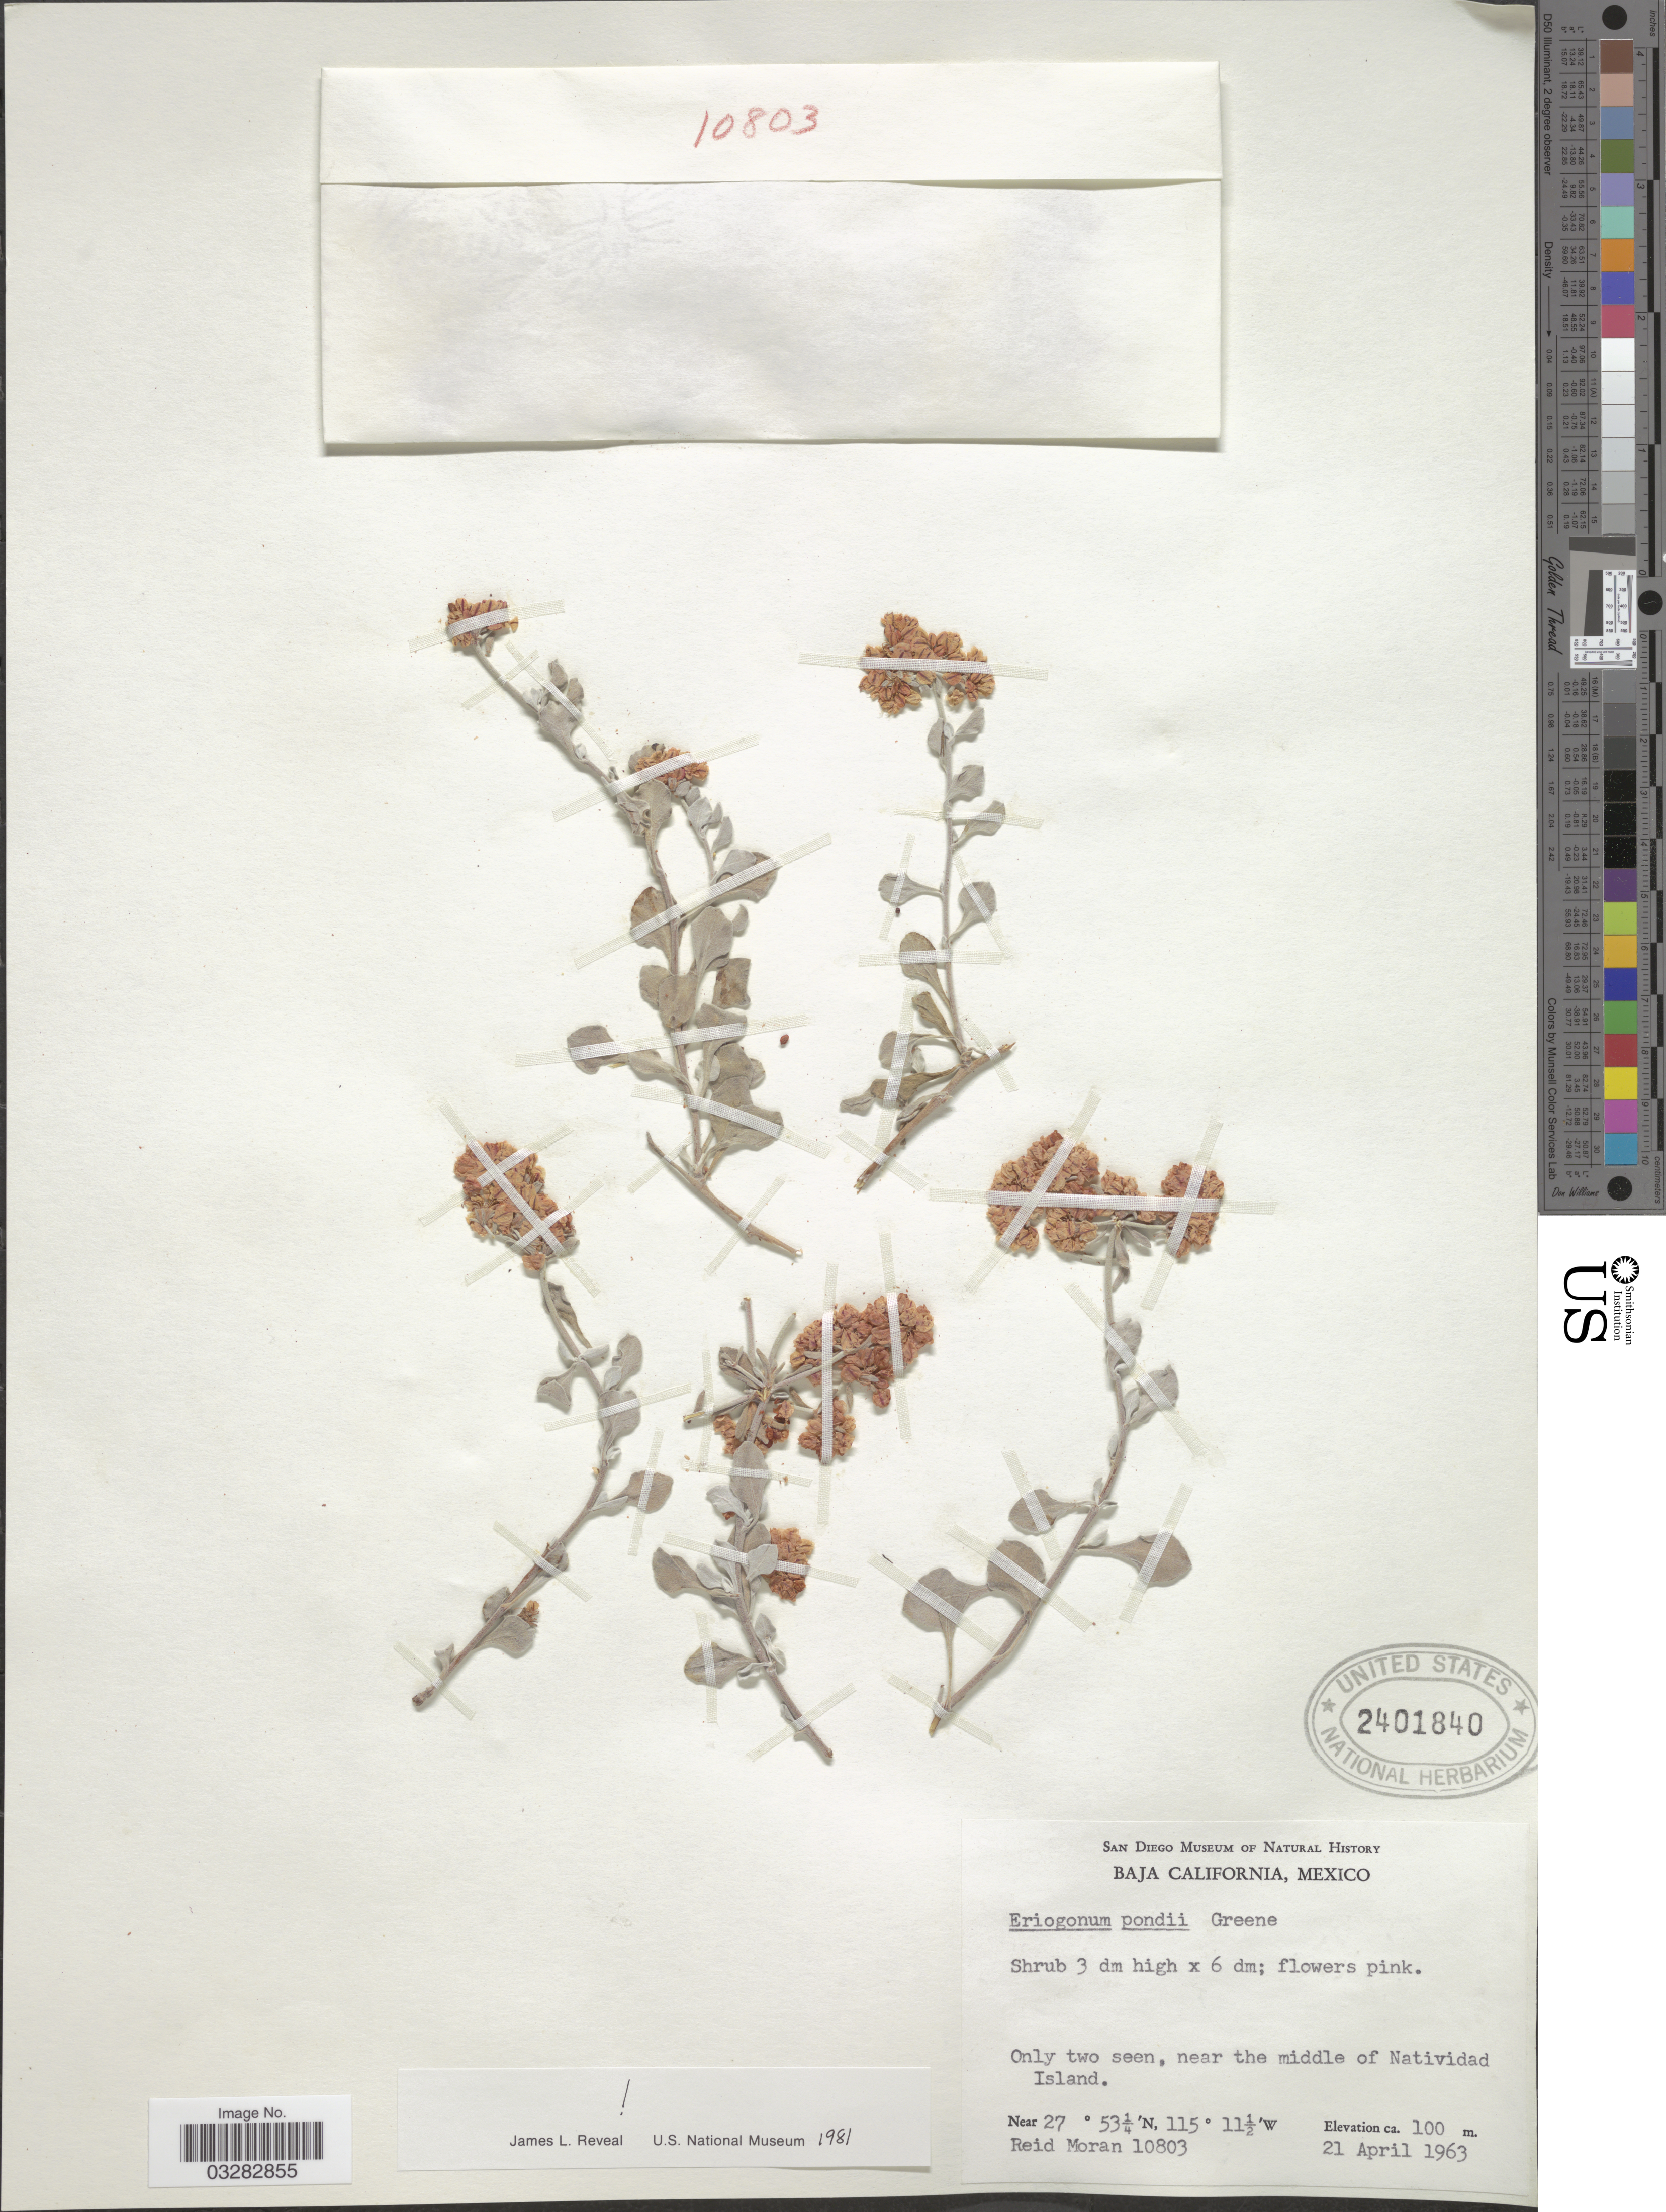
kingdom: Plantae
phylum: Tracheophyta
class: Magnoliopsida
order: Caryophyllales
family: Polygonaceae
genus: Eriogonum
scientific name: Eriogonum pondii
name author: Greene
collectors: R. V. Moran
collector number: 10803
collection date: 1963-04-21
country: Mexico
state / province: Baja California Sur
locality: Near the middle of Natividad Island.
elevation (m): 100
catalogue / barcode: US 2401840